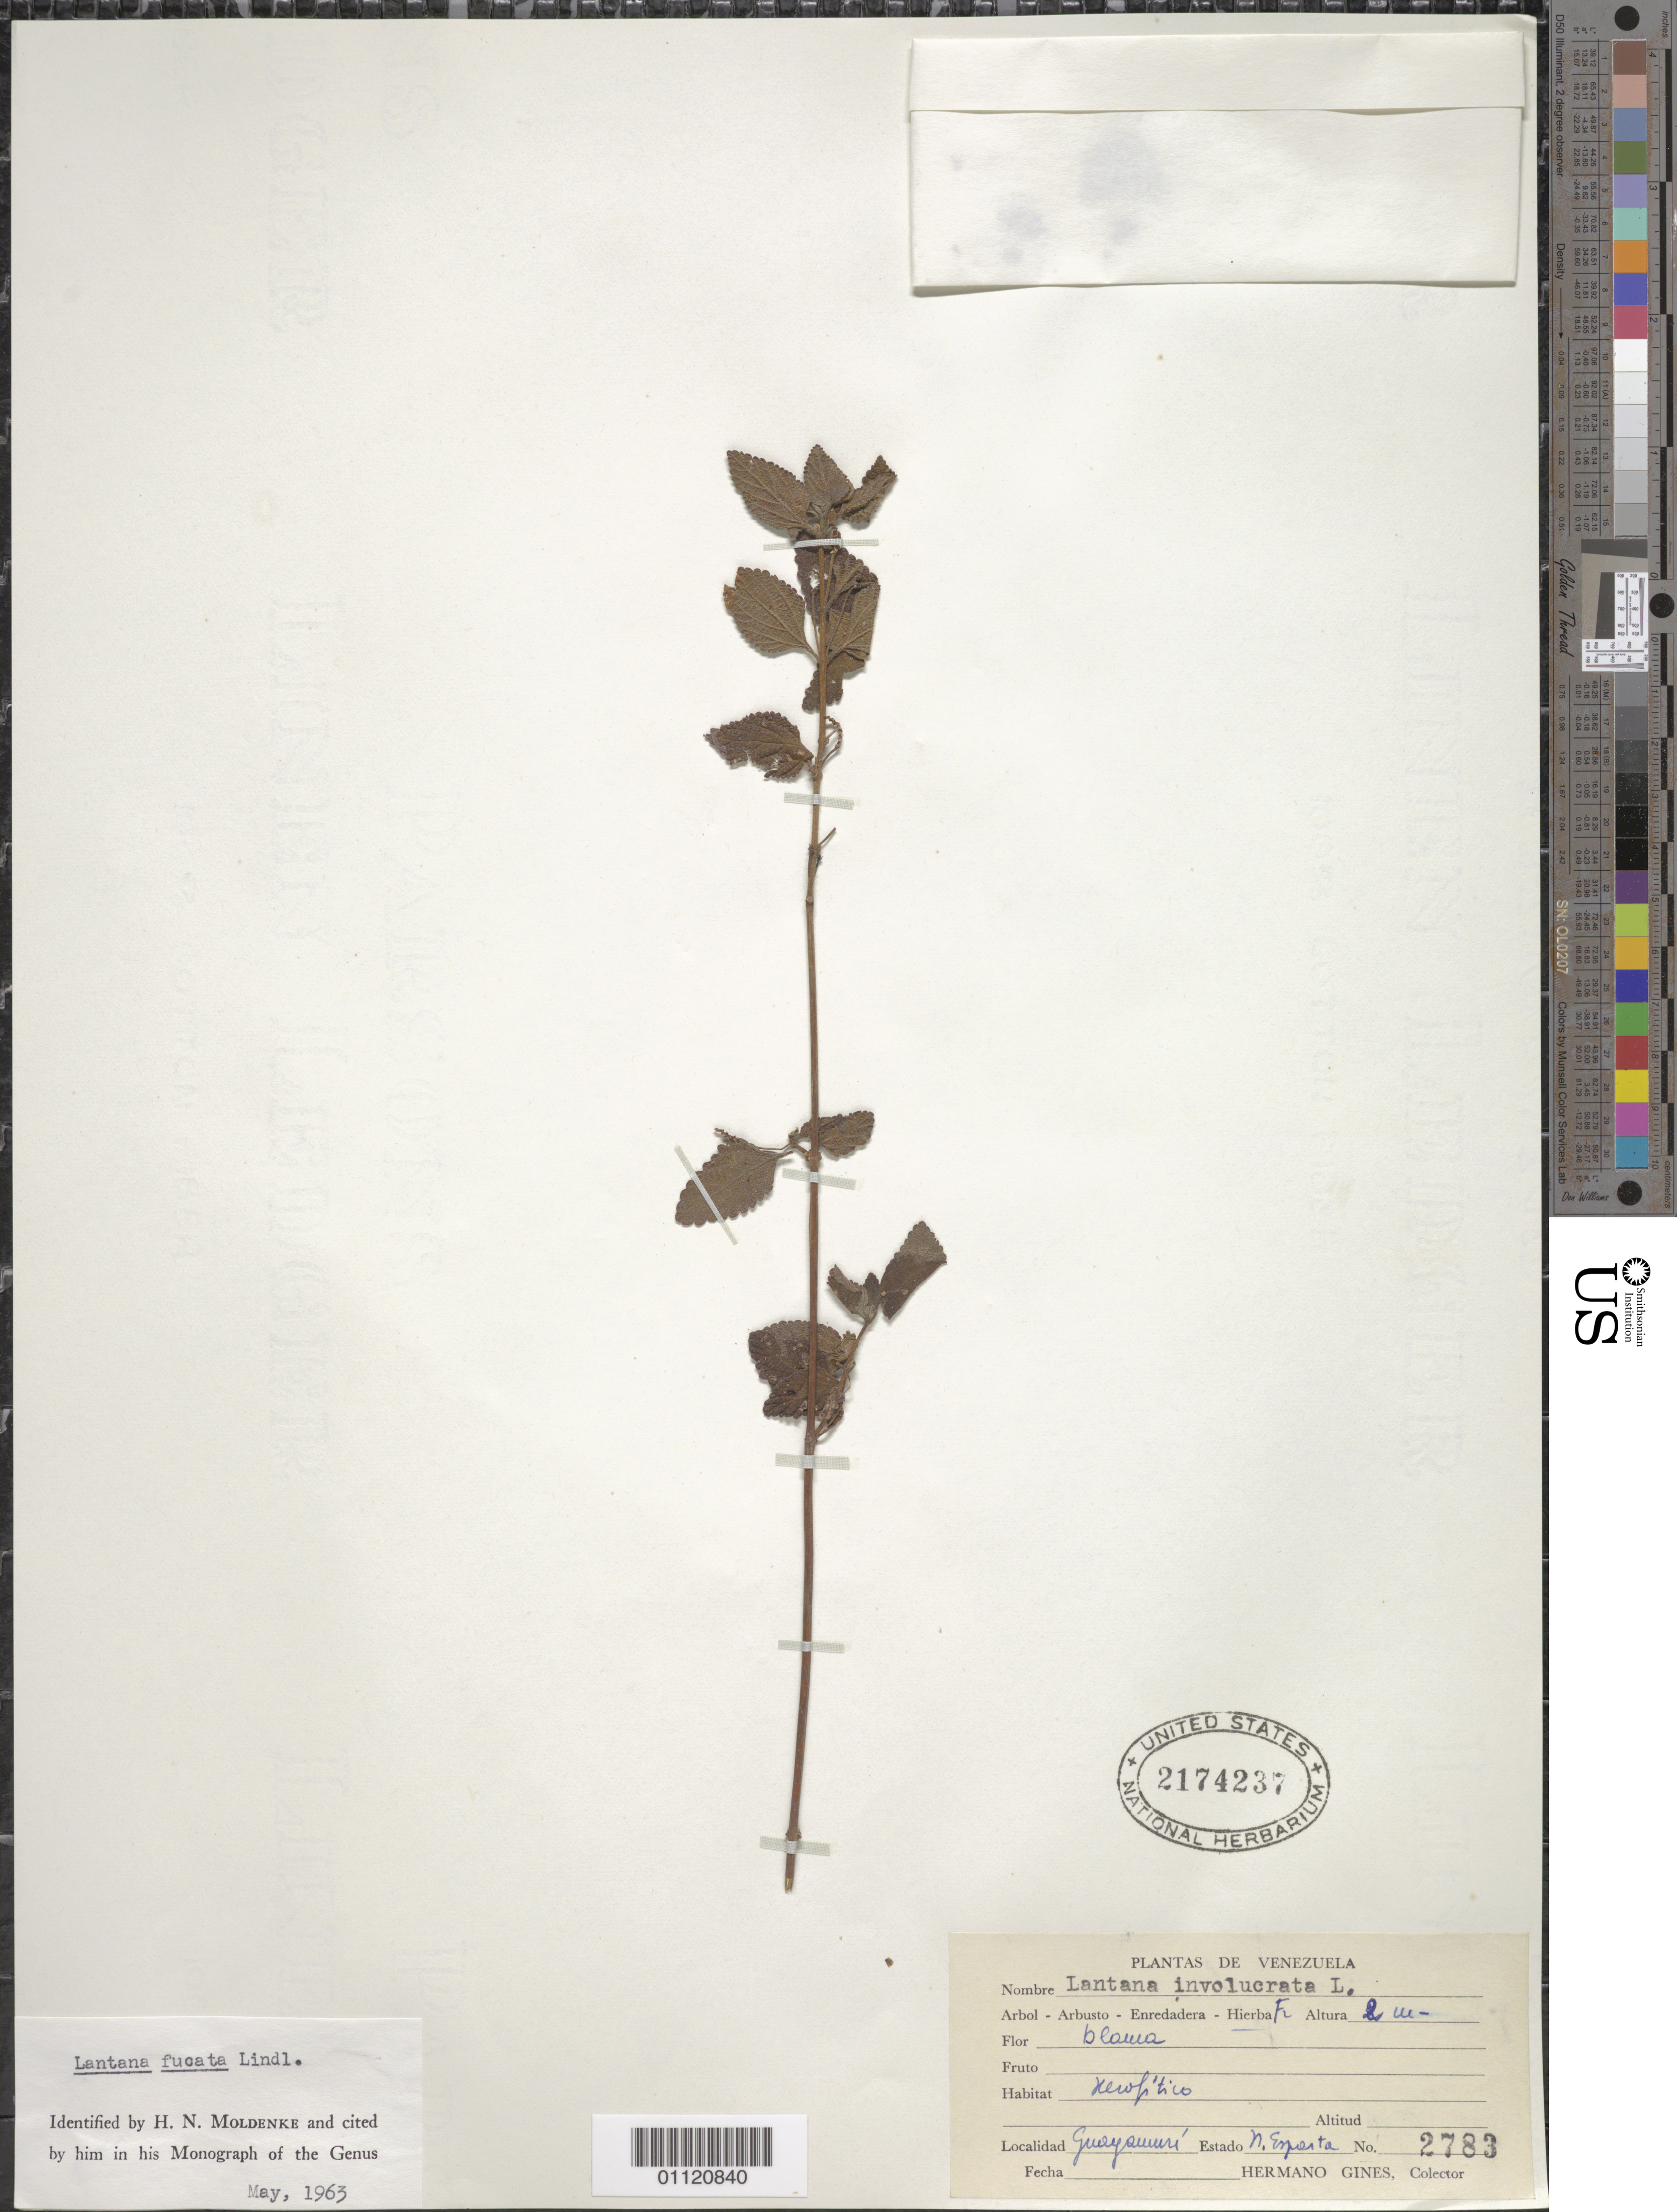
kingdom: Plantae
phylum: Tracheophyta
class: Magnoliopsida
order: Lamiales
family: Verbenaceae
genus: Lantana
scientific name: Lantana fucata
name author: Lindl.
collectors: Bro. Gines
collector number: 2783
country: Venezuela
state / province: Nueva Esparta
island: Margarita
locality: Guayamuri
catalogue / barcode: US 2174237